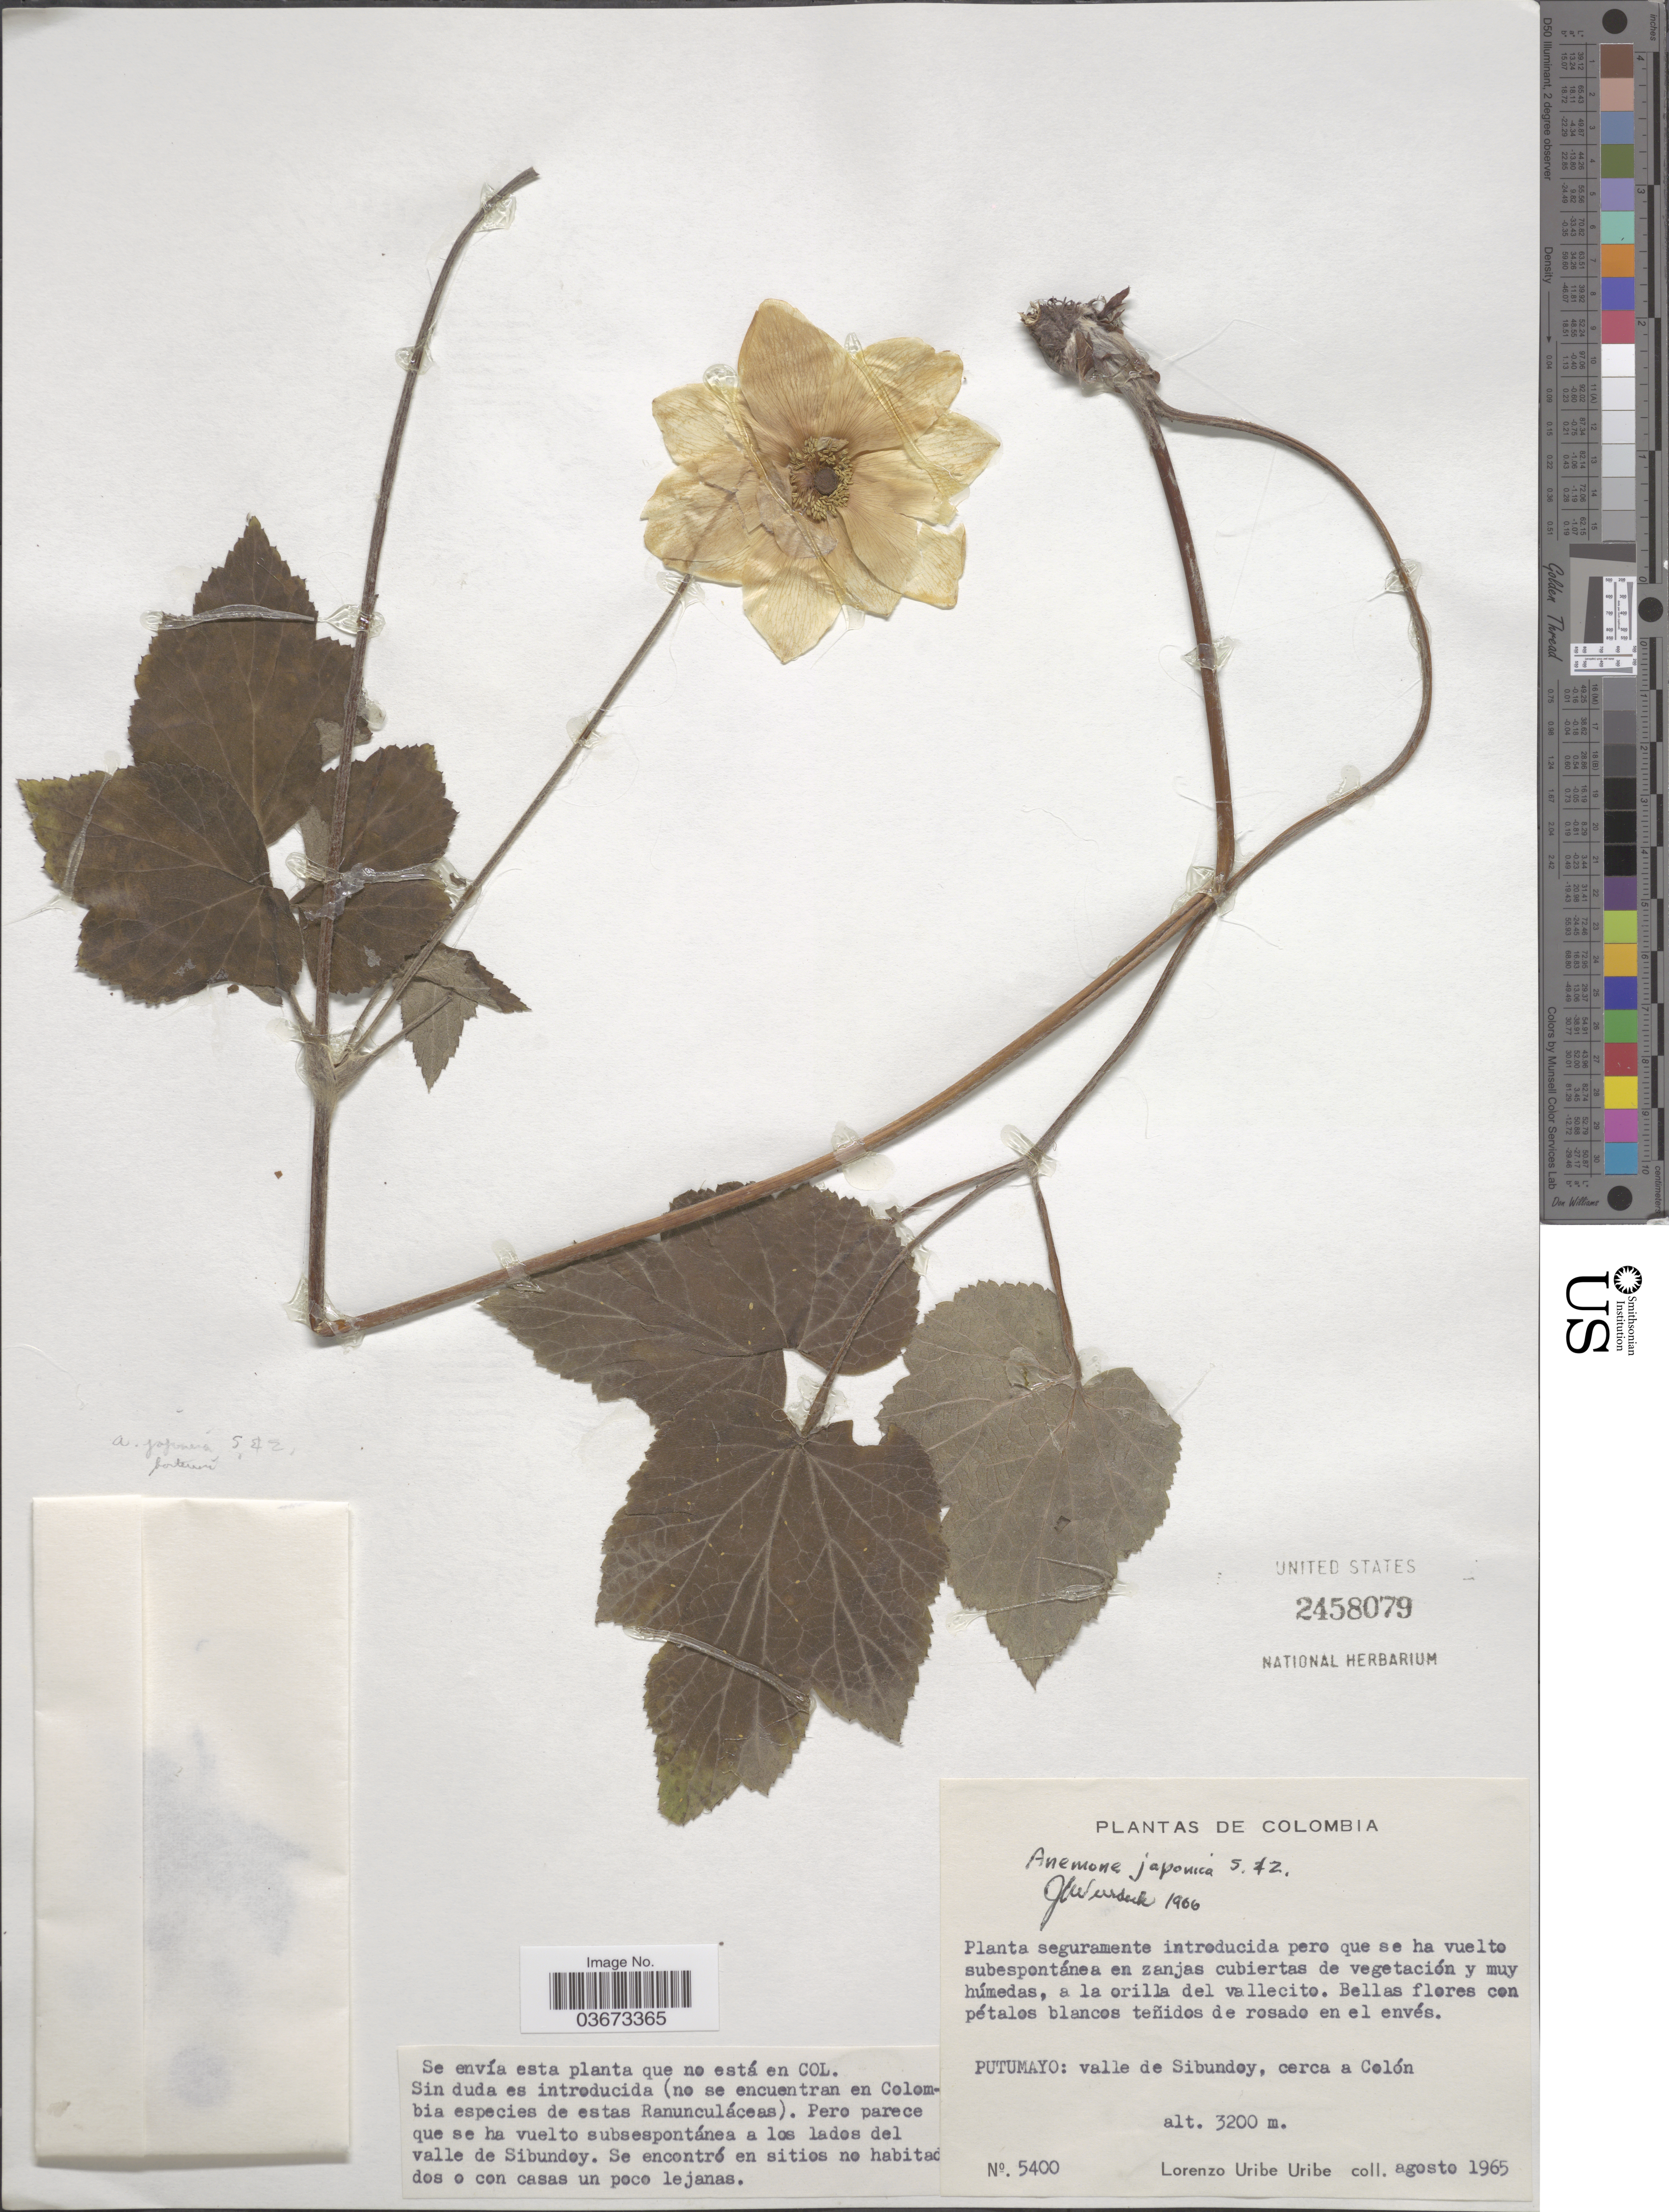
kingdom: Plantae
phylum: Tracheophyta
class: Magnoliopsida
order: Ranunculales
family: Ranunculaceae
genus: Anemone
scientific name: Anemone japonica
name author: Houtt.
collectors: L. Uribe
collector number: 5400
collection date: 1965-08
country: Colombia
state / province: Putumayo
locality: Valle de Sibundoy, cerca a Colón.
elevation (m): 3200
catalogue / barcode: US 2458079